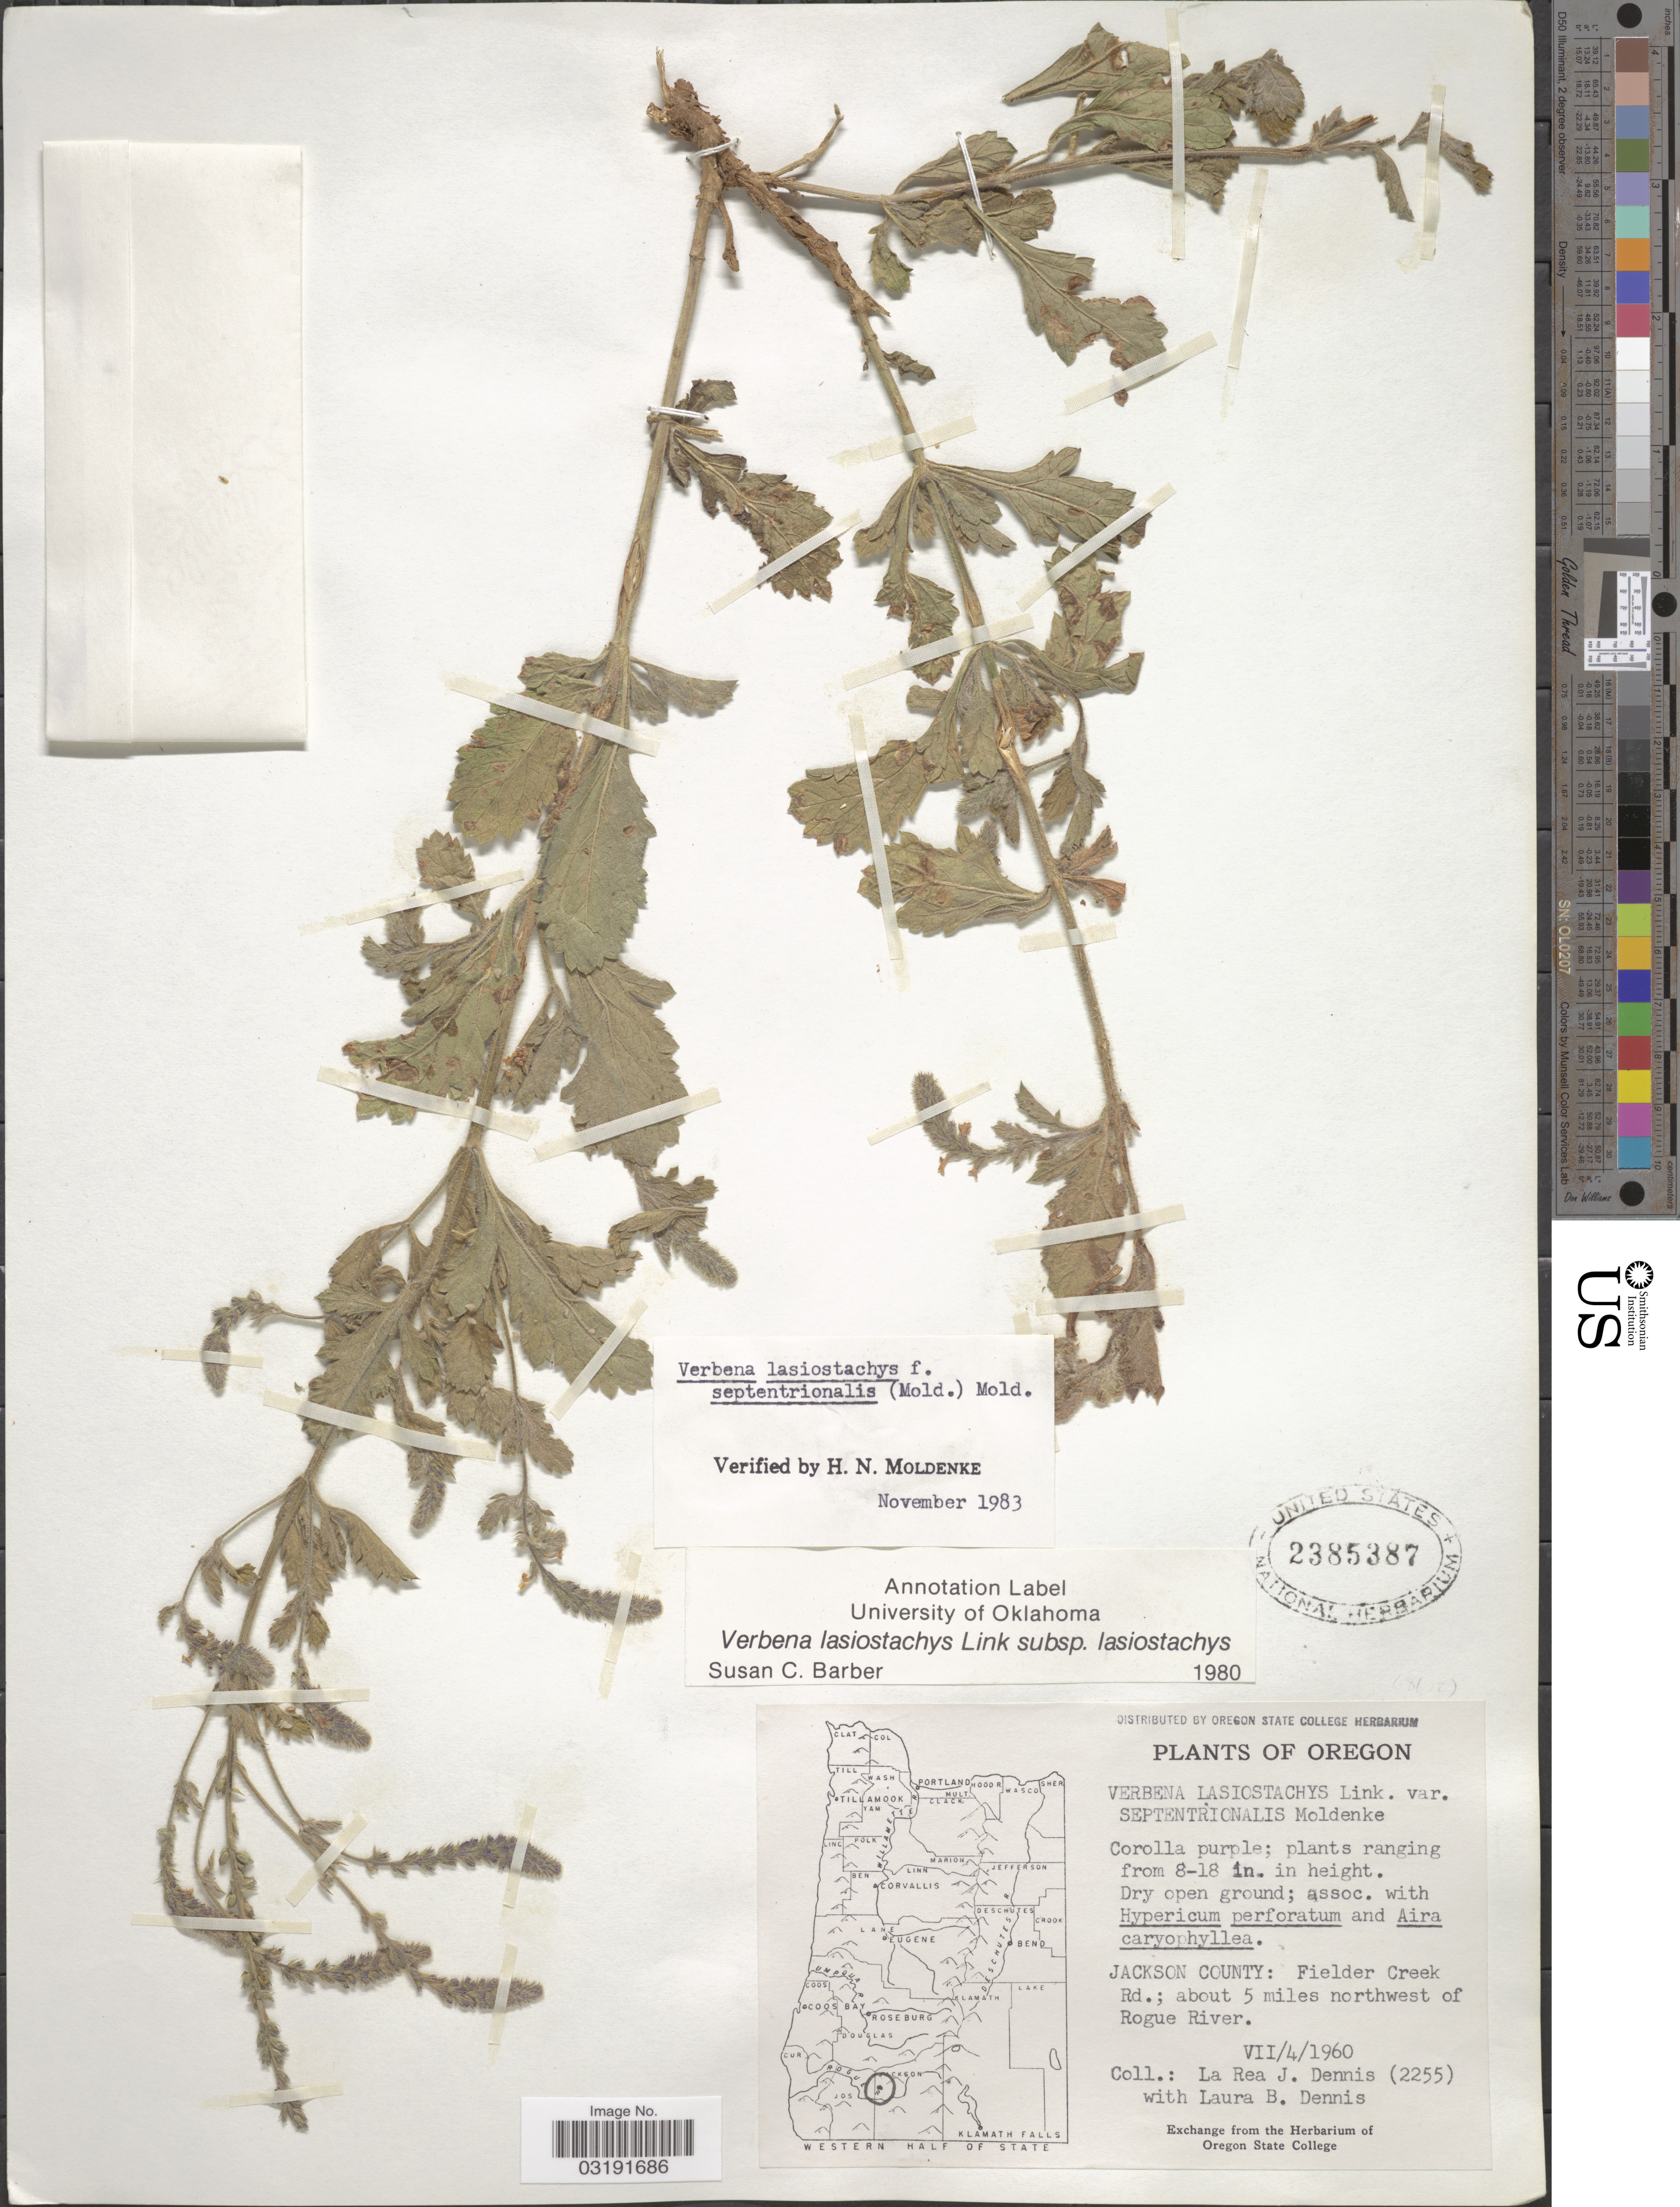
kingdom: Plantae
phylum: Tracheophyta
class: Magnoliopsida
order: Lamiales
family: Verbenaceae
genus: Verbena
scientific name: Verbena lasiostachys var. lasiostachys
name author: Link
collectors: L. Dennis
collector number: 2255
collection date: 1960-07-04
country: United States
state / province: Oregon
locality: Jackson County: Fielder Creek Rd.; about 5 miles northwest of Rogue River.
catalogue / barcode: US 2385387